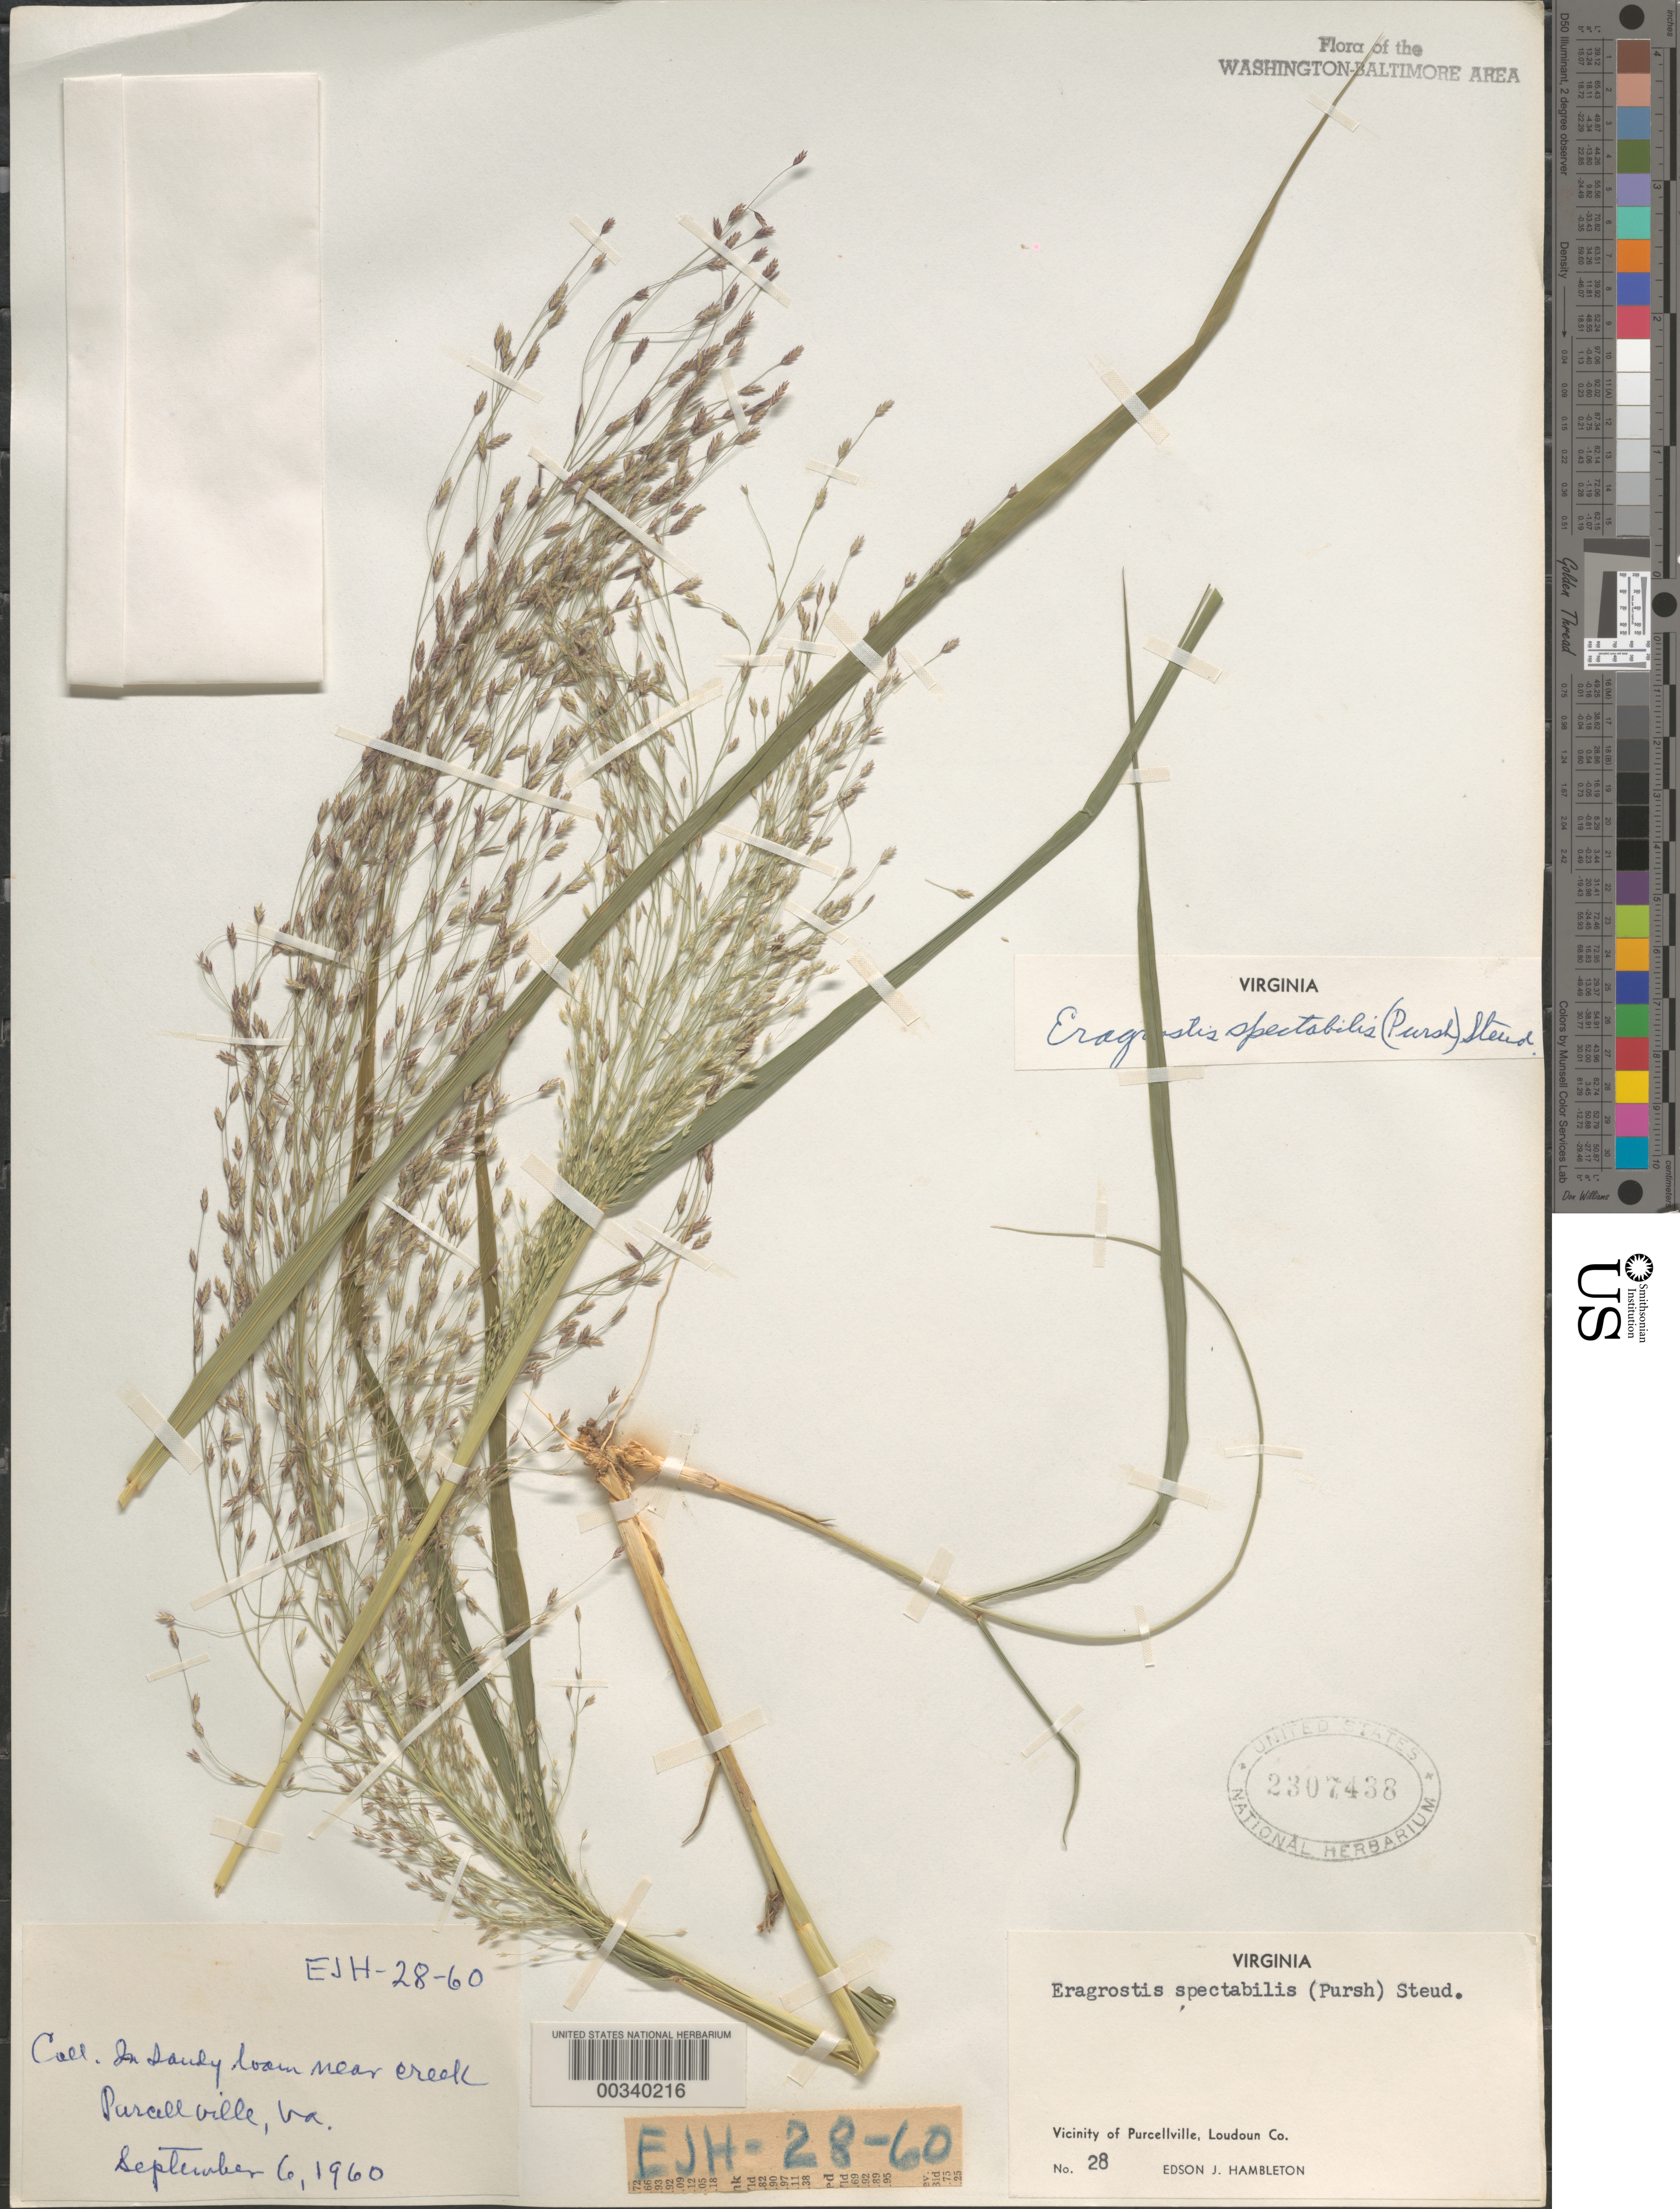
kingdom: Plantae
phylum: Tracheophyta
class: Liliopsida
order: Poales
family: Poaceae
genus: Eragrostis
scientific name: Eragrostis spectabilis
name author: (Pursh) Steud.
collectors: E. Hambleton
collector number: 28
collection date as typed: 06 Sep 1960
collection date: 1960-09-06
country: United States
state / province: Virginia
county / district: Loudoun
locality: Purcellville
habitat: In sandy loam near creek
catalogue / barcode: US 2307438